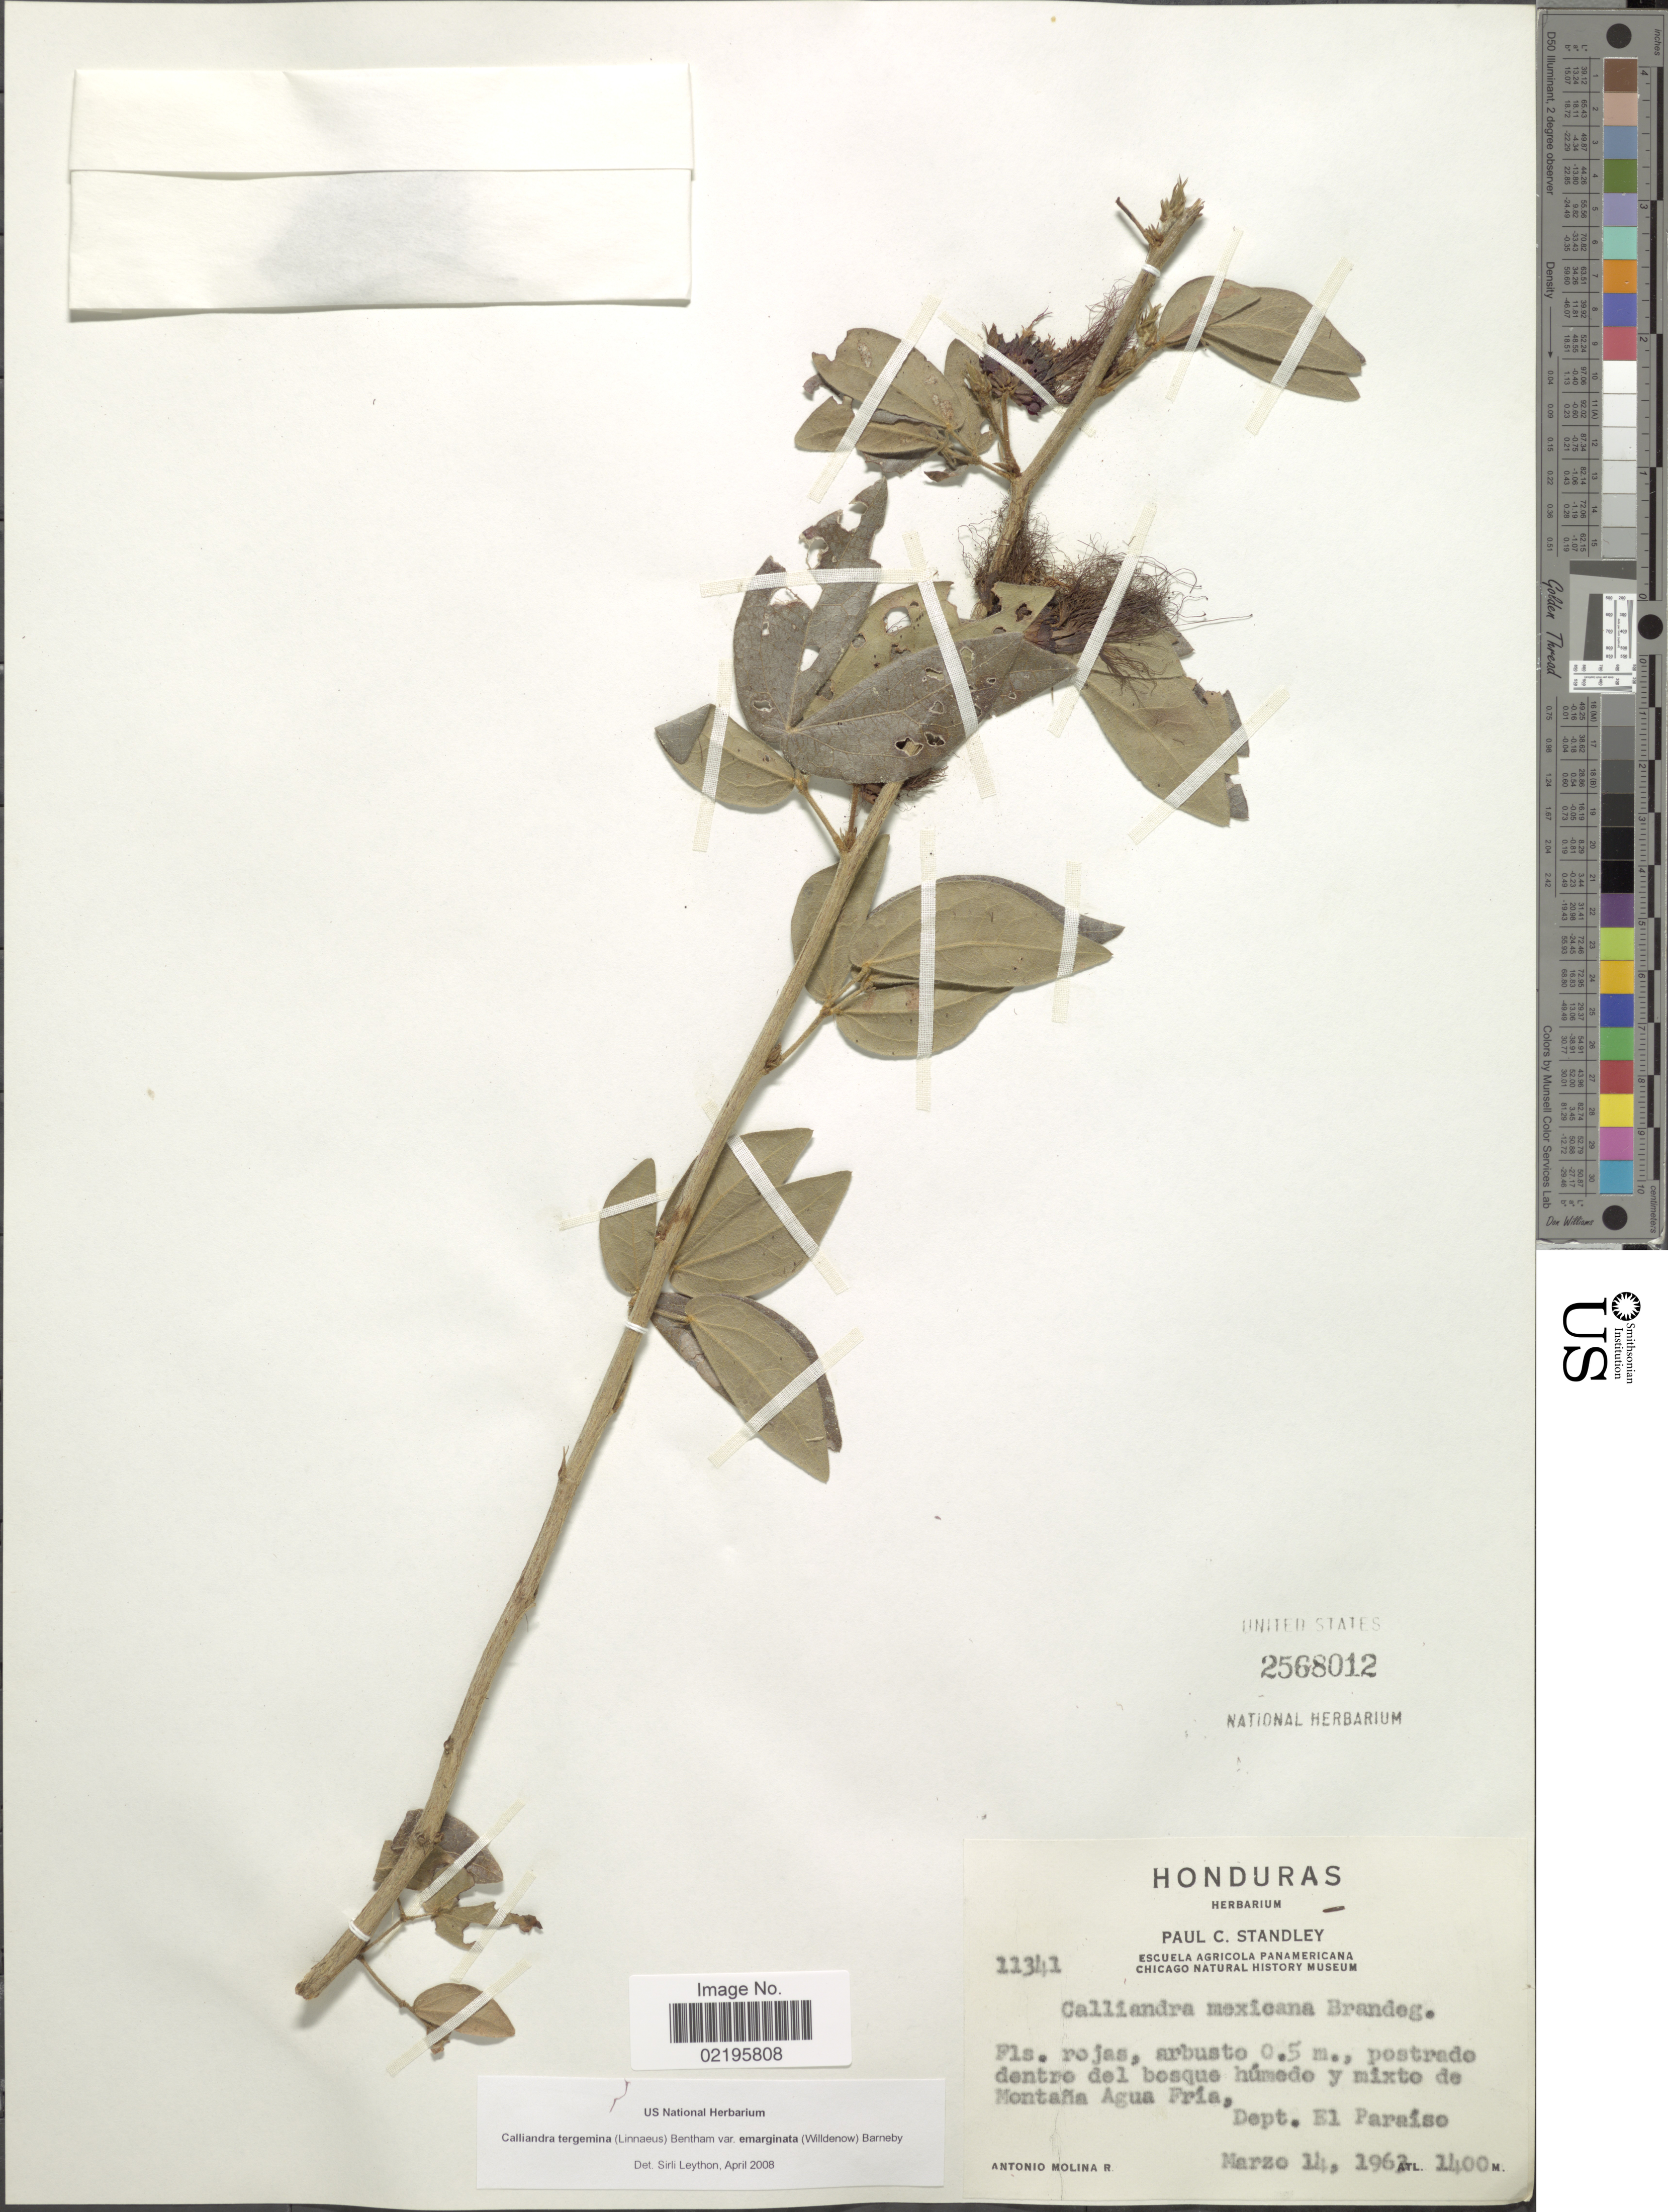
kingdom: Plantae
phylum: Tracheophyta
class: Magnoliopsida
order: Fabales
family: Fabaceae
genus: Calliandra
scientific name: Calliandra tergemina var. emarginata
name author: (Willd.) Barneby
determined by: Leython, S.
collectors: A. Molina R.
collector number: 11341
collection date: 1962-03-14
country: Honduras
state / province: El Paraíso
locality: Postrado dentre del bosque humedo y mixto de Montana Agua Fria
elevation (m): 1400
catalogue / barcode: US 2568012